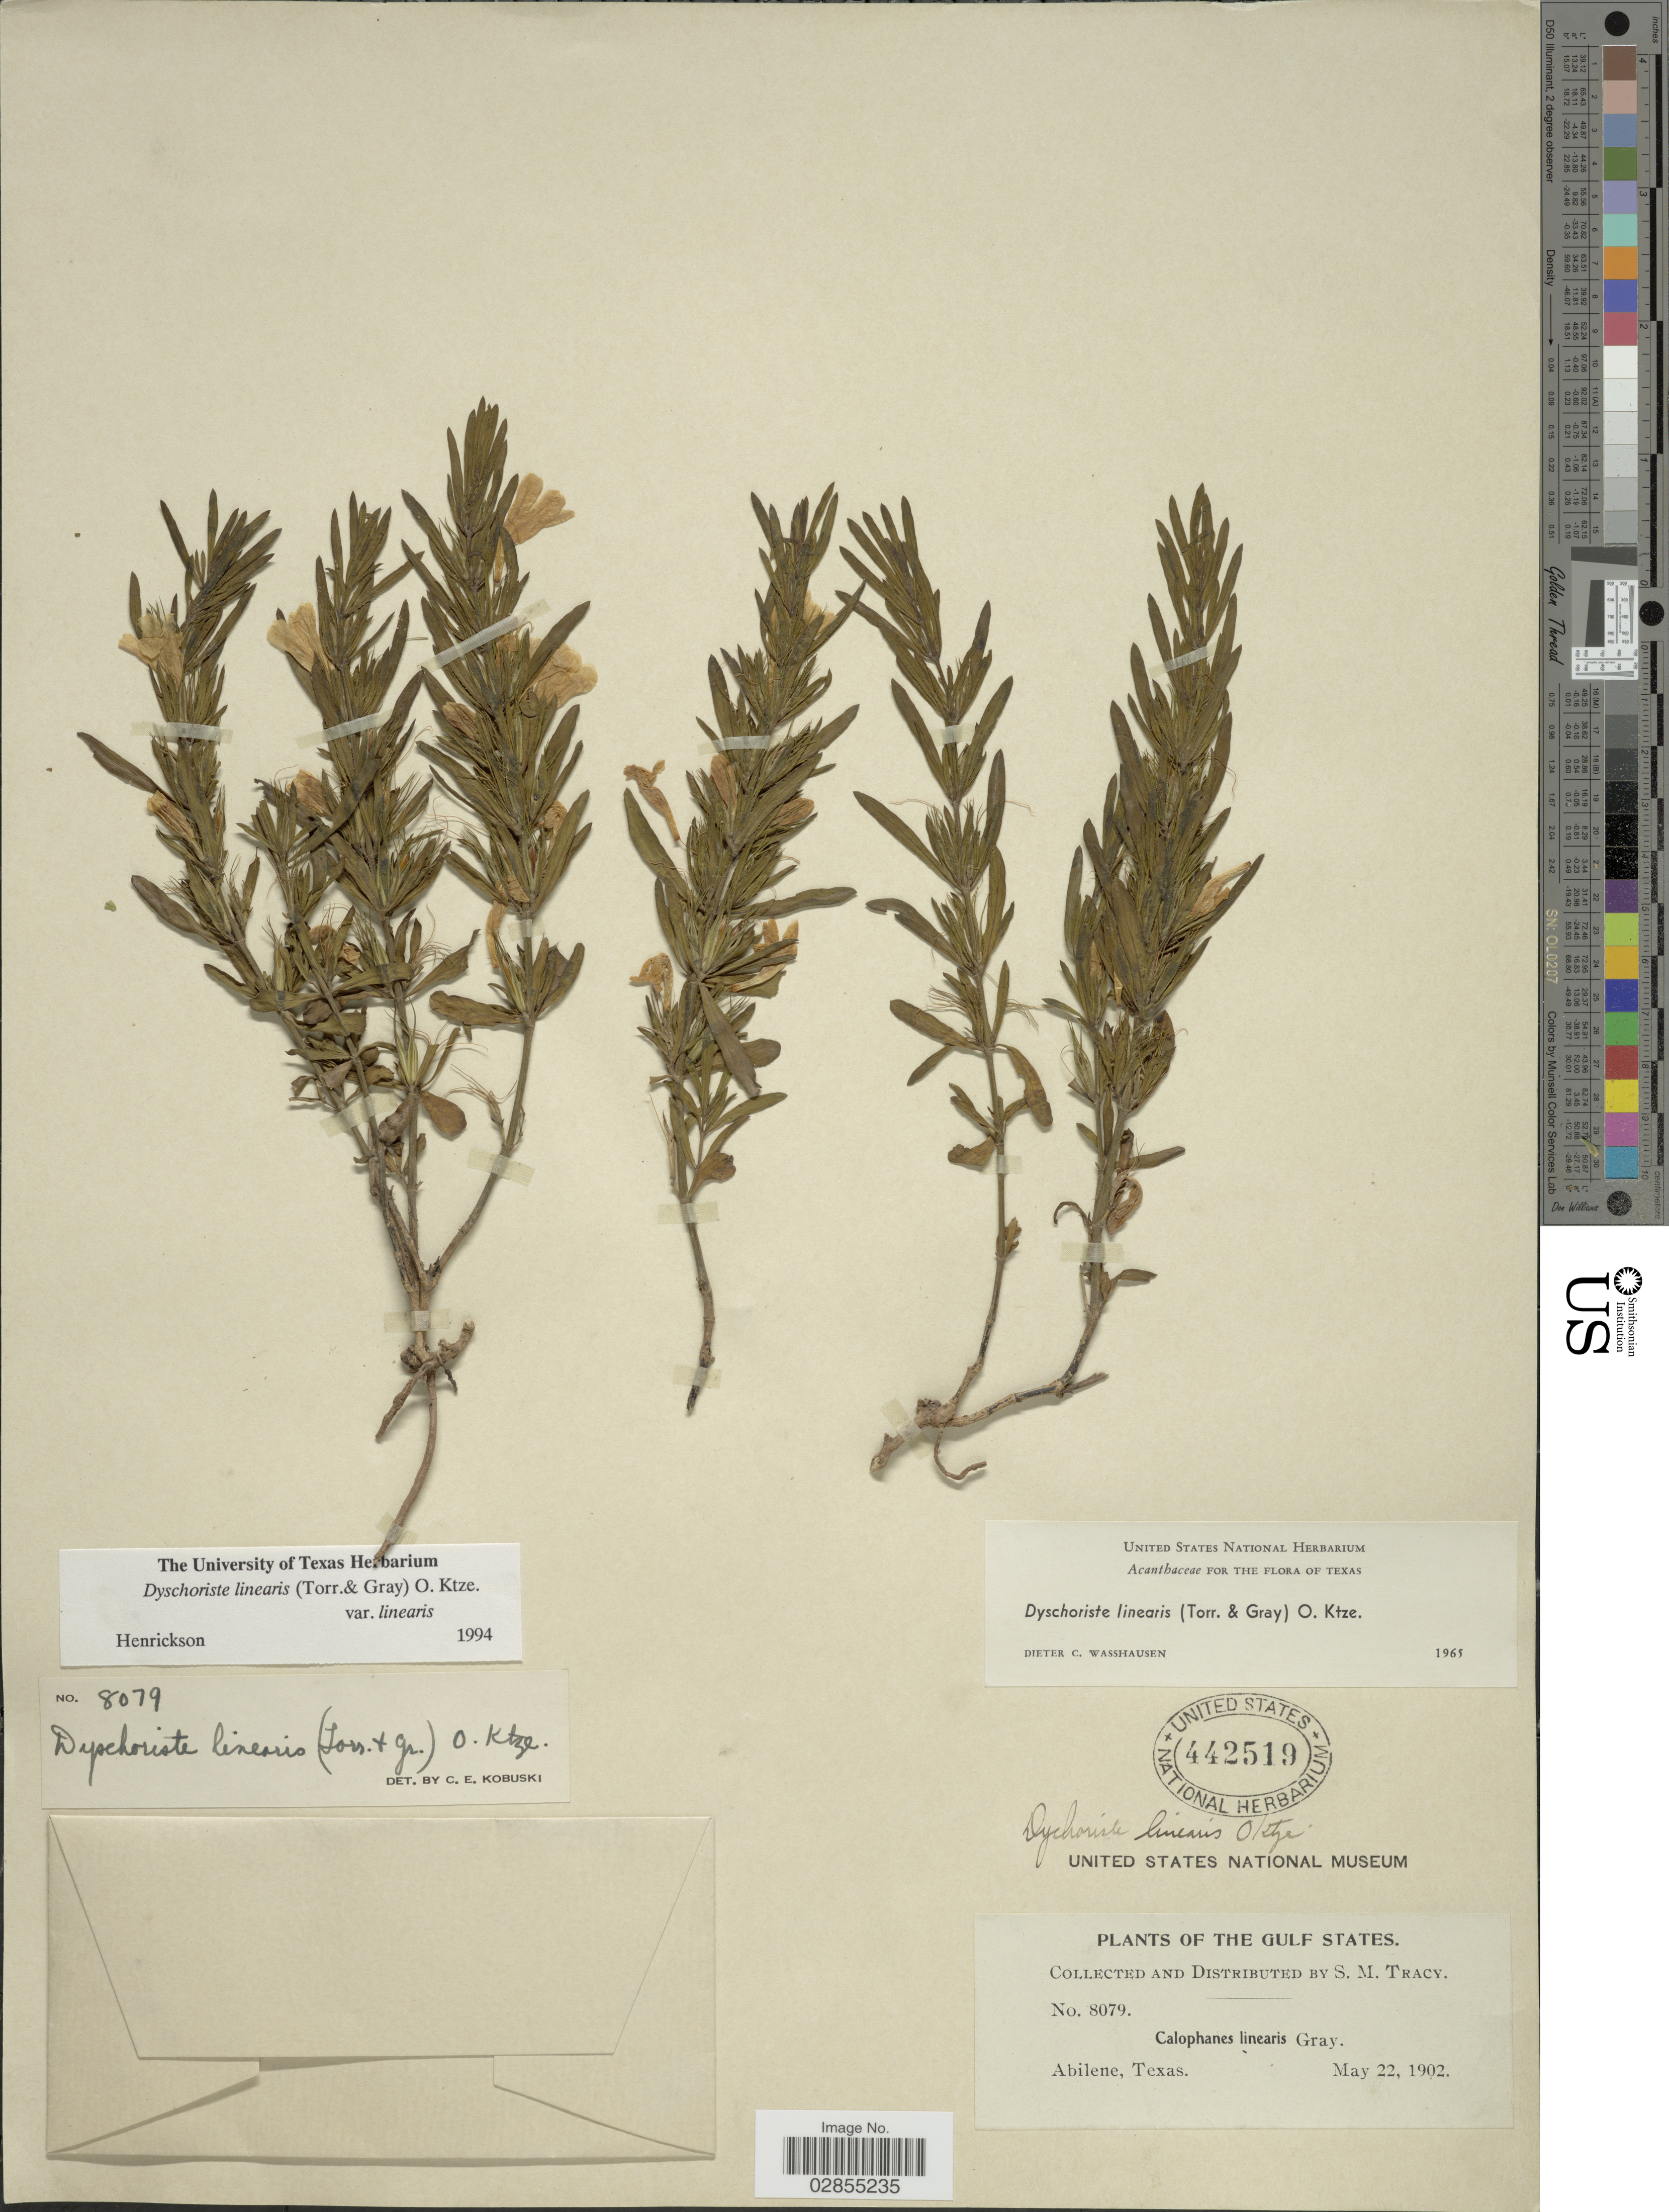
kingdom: Plantae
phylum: Tracheophyta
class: Magnoliopsida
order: Lamiales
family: Acanthaceae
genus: Dyschoriste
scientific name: Dyschoriste linearis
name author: (Torr. & A. Gray) Kuntze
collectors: S. M. Tracy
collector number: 8079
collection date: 1902-05-22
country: United States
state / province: Texas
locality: The Gulf States. Abilene.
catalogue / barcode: US 442519